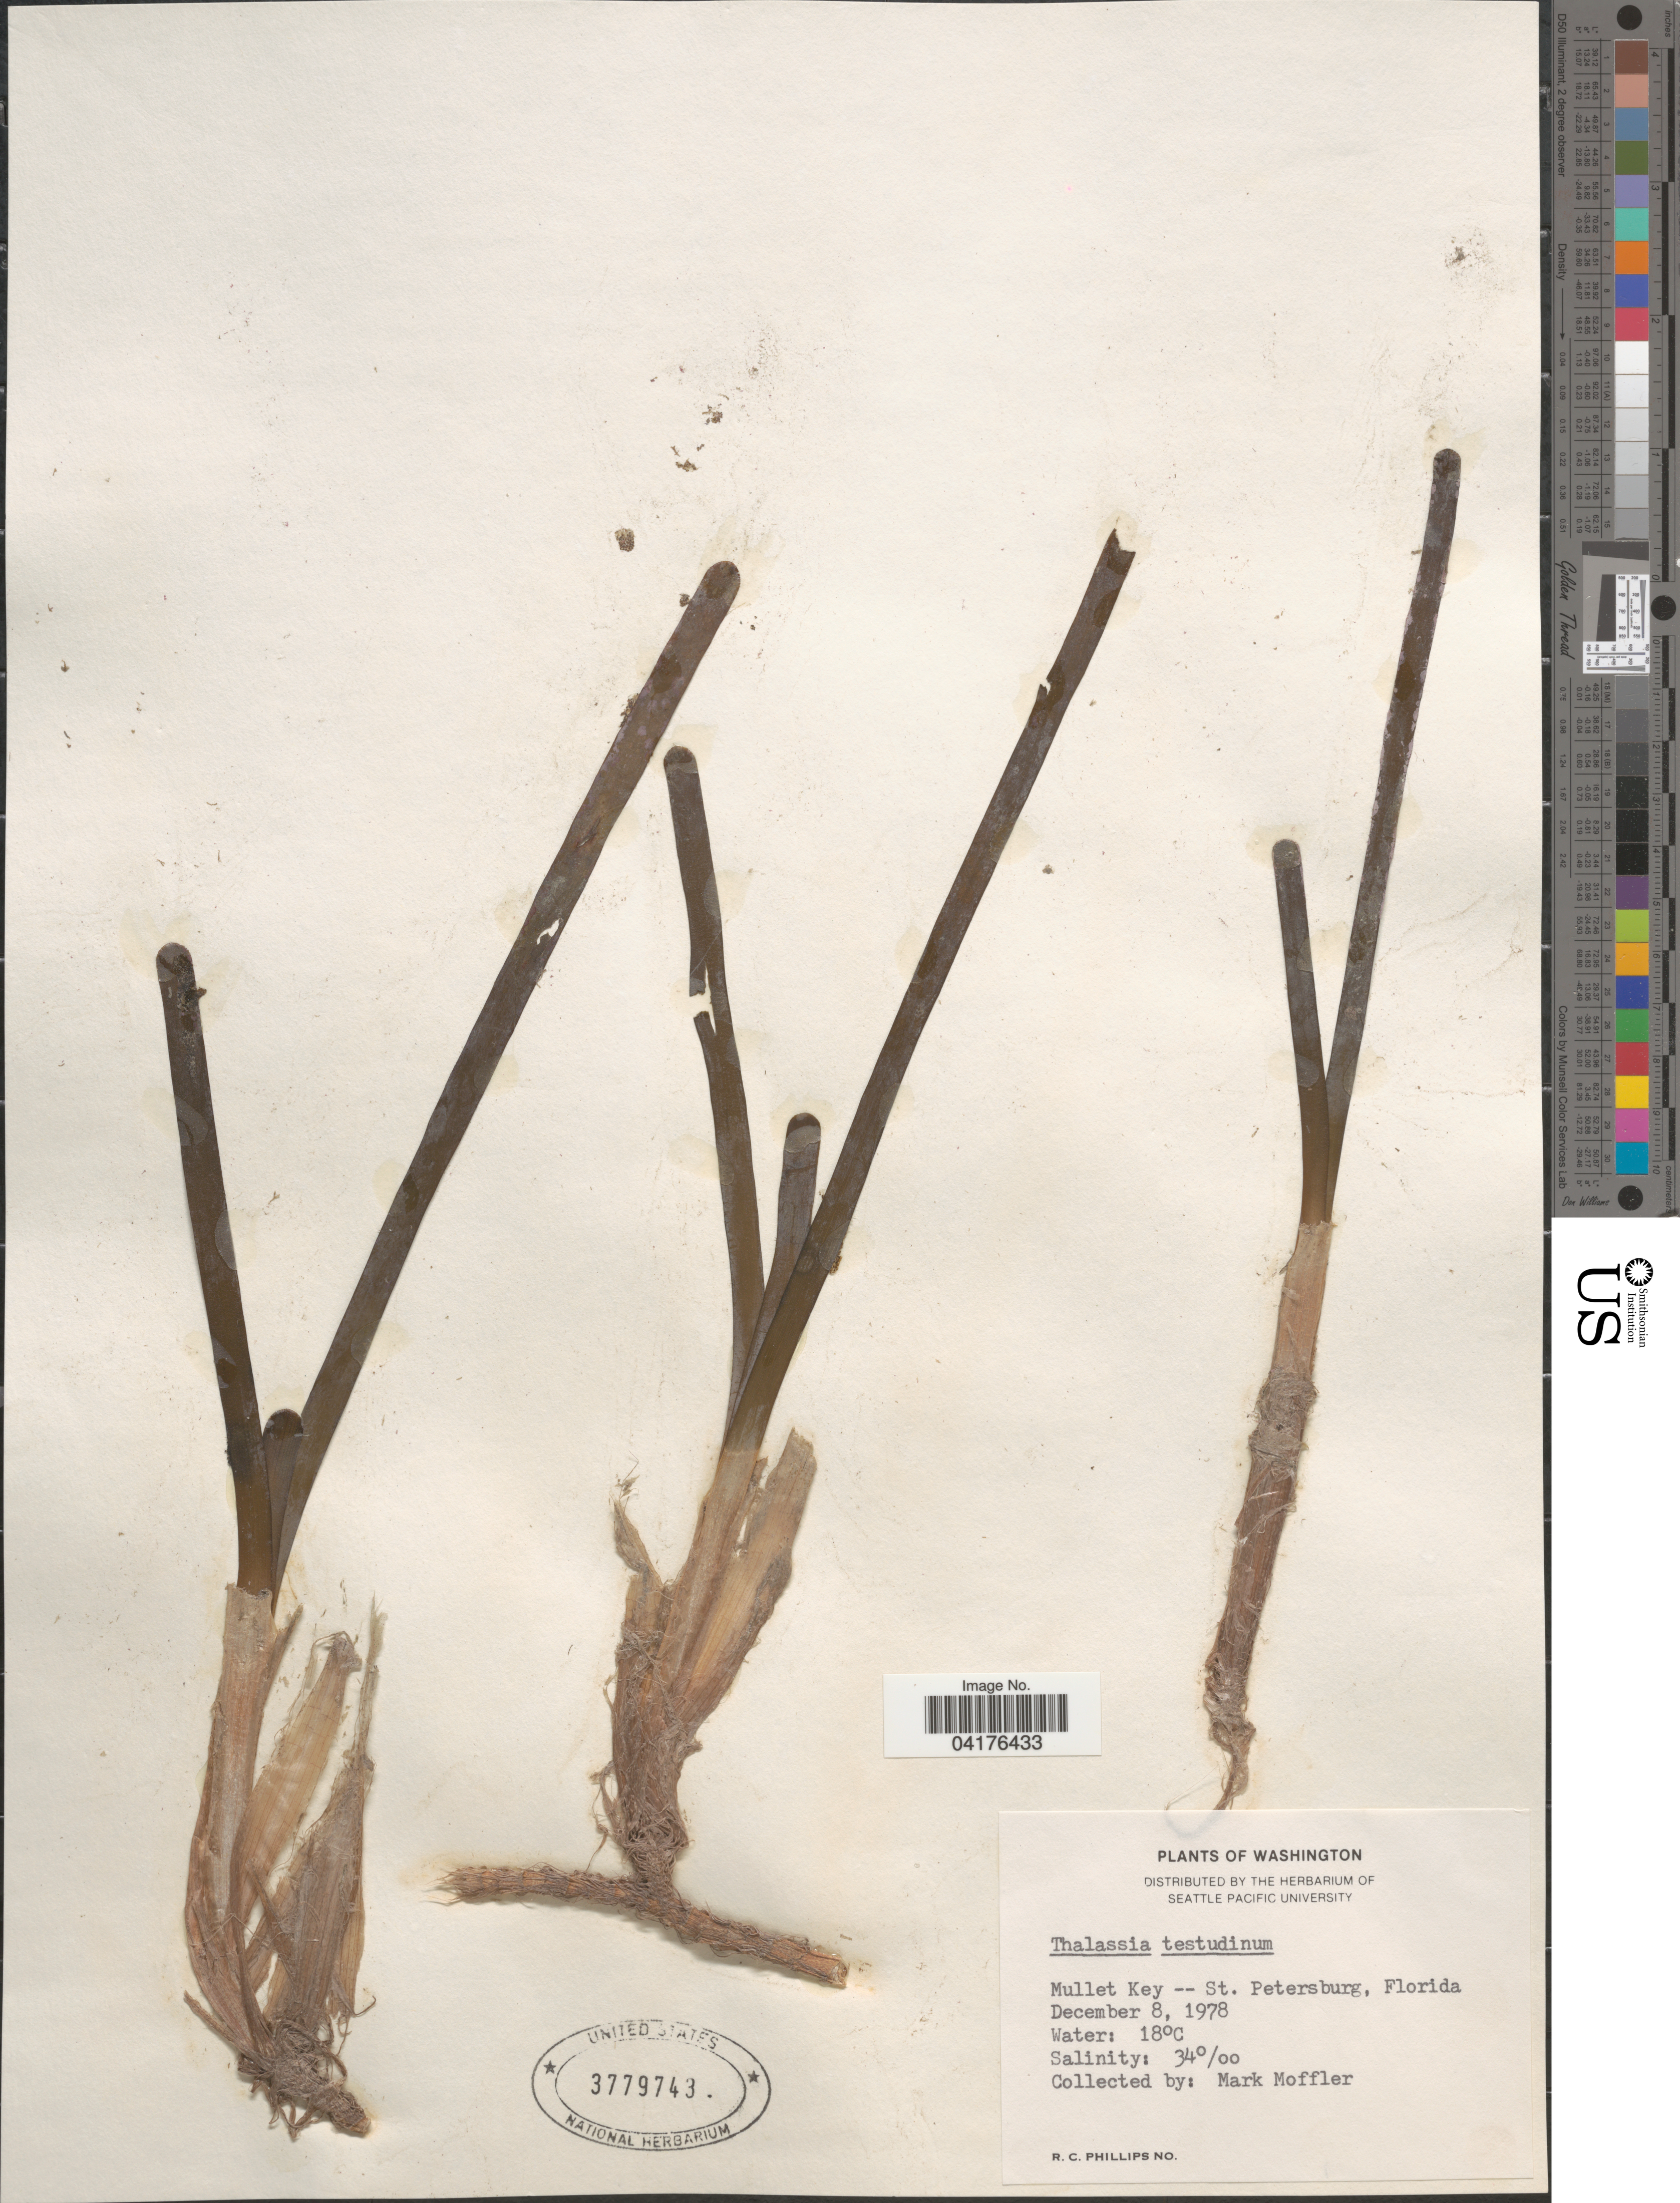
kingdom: Plantae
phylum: Tracheophyta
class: Liliopsida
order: Alismatales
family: Hydrocharitaceae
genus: Thalassia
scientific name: Thalassia testudinum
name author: Banks & Sol. ex K.D. Koenig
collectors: M. Moffler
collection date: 1978-12-08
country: United States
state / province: Florida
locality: Mullet Key -- St. Petersburg.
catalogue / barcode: US 3779743